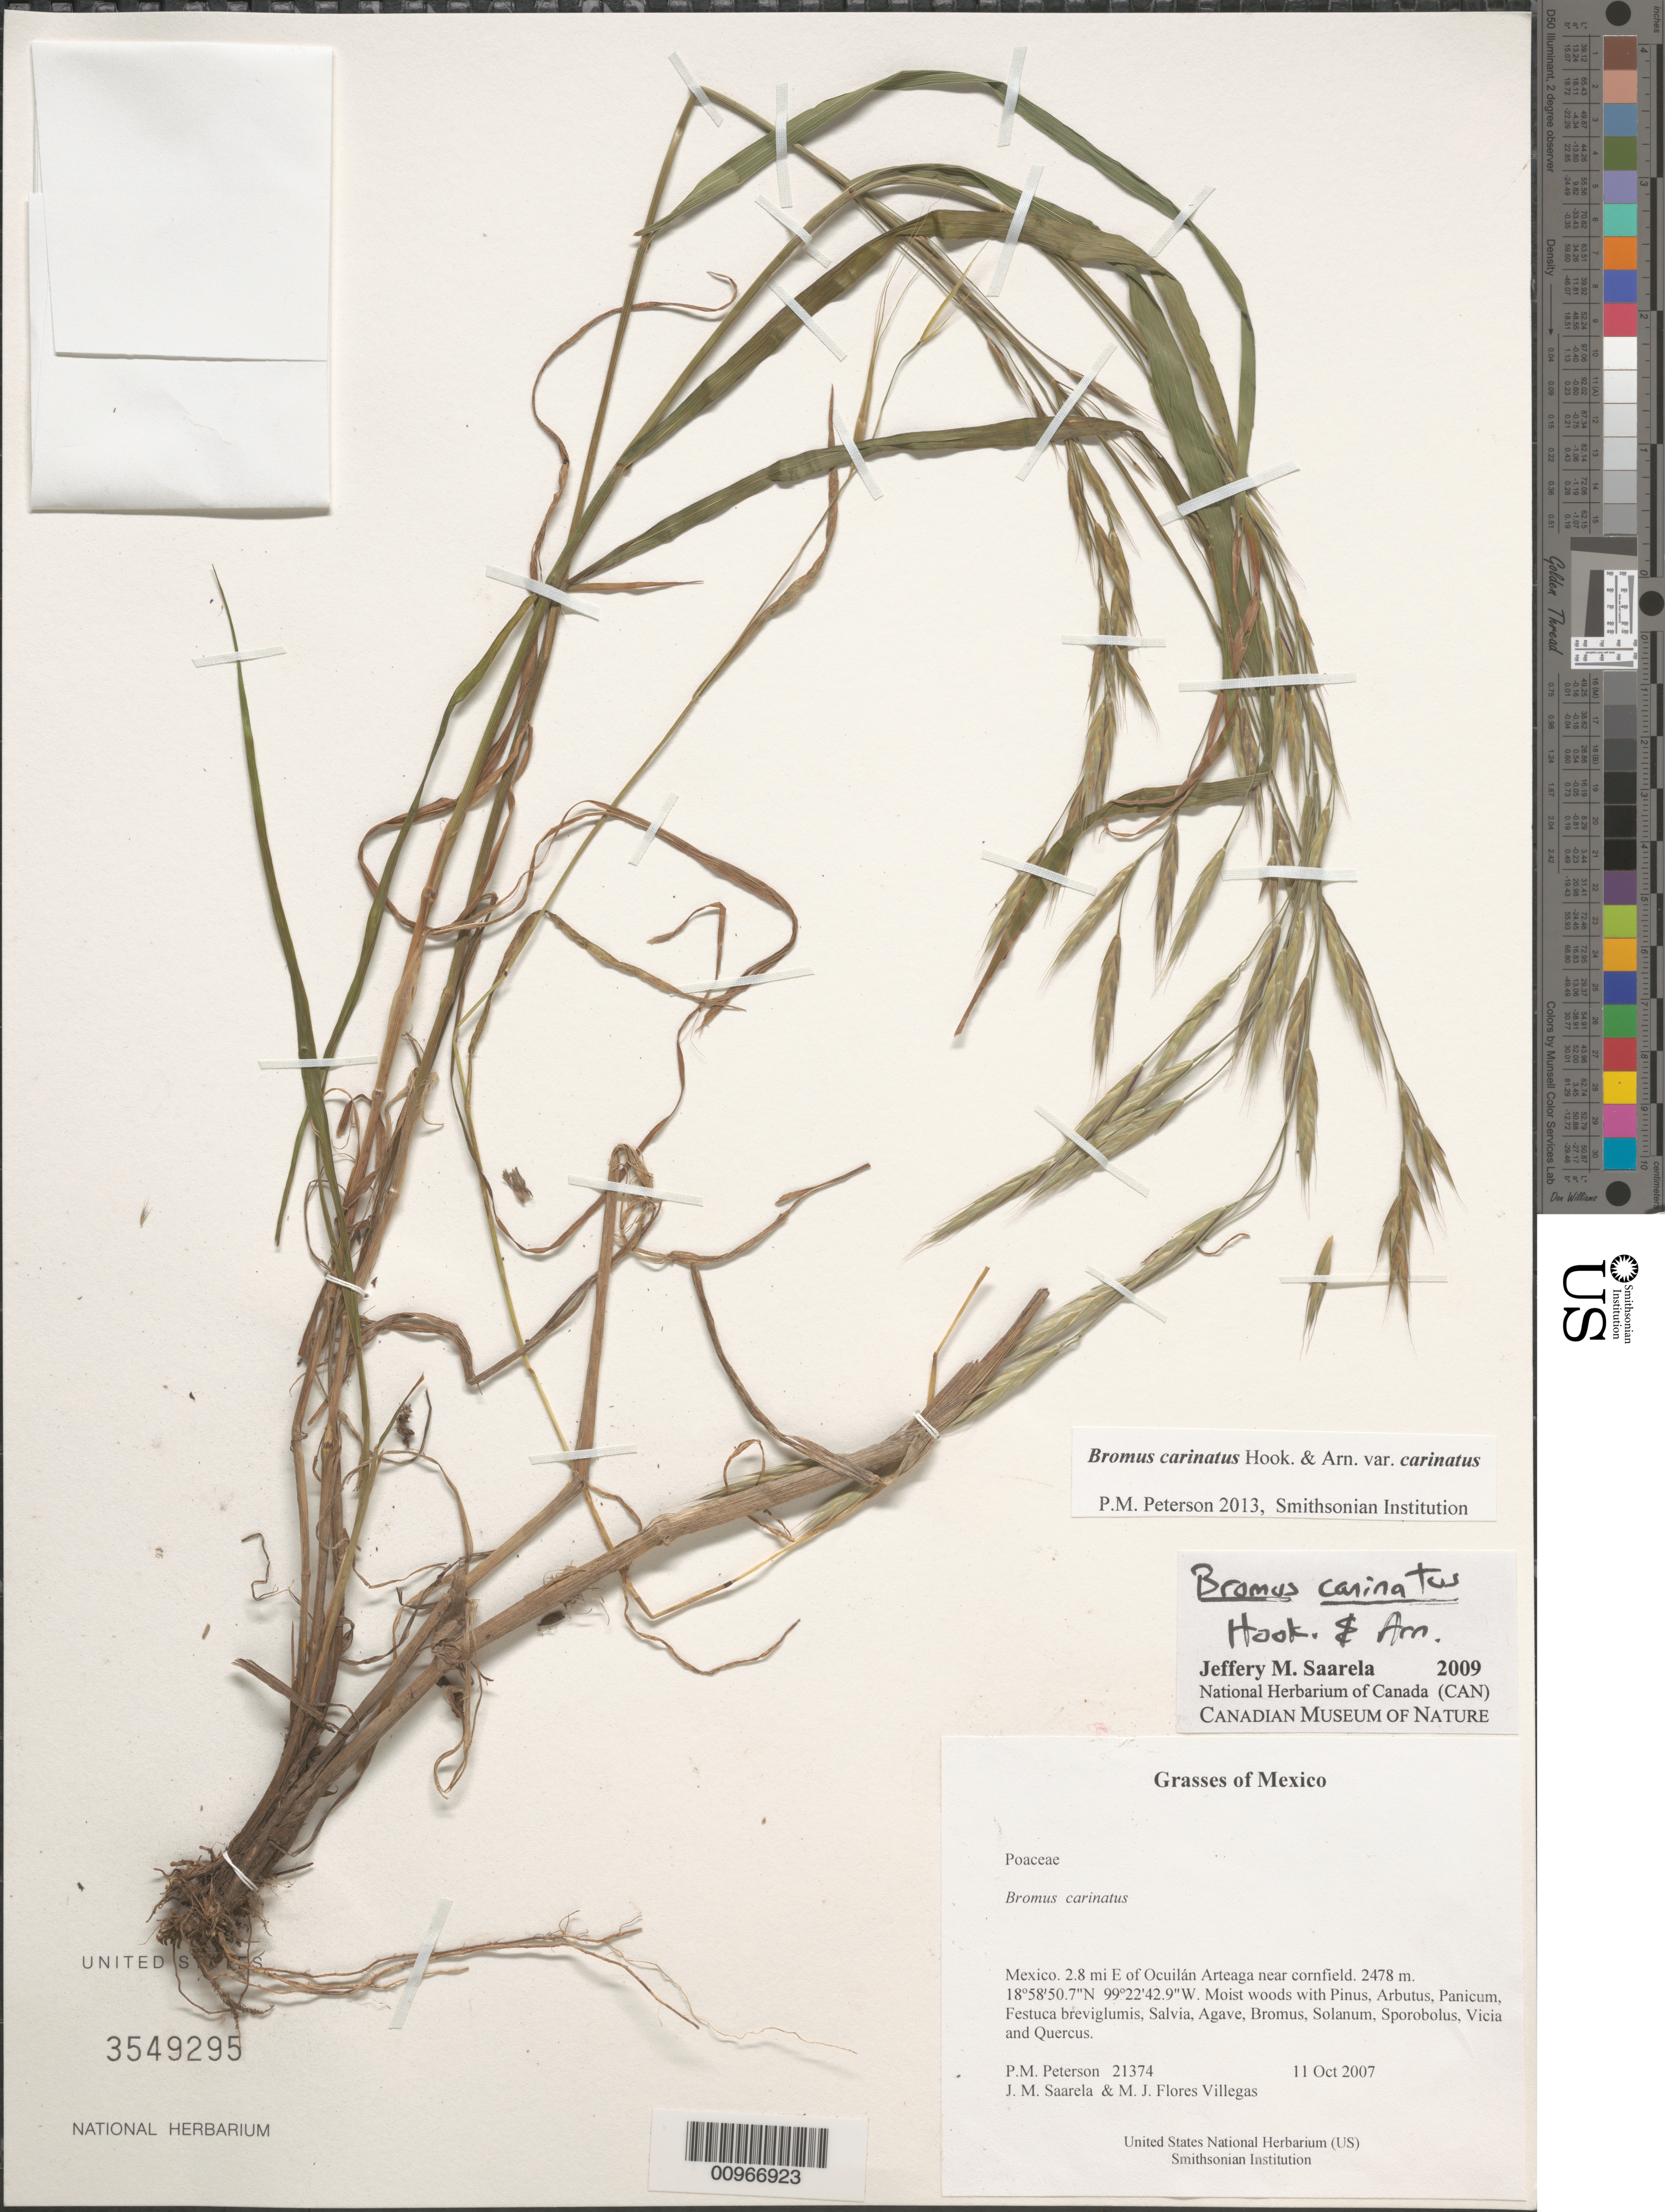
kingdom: Plantae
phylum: Tracheophyta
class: Liliopsida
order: Poales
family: Poaceae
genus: Bromus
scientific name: Bromus carinatus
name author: Hook. & Arn.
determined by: Saarela, J. M., (CAN), Canadian Museum of Nature (CANADA)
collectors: P. M. Peterson, J. Saarela & M. Flores Villegas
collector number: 21374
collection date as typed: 11 Oct 2007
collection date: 2007-10-11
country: Mexico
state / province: México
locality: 2.8 mi E of Ocuilán Arteaga near cornfield.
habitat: Moist woods with Pinus, Arbutus, Panicum, Festuca breviglumis, Salvia, Agave, Bromus, Solanum, Sporobolus, Vicia and Quercus.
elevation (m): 2478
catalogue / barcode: US 3549295